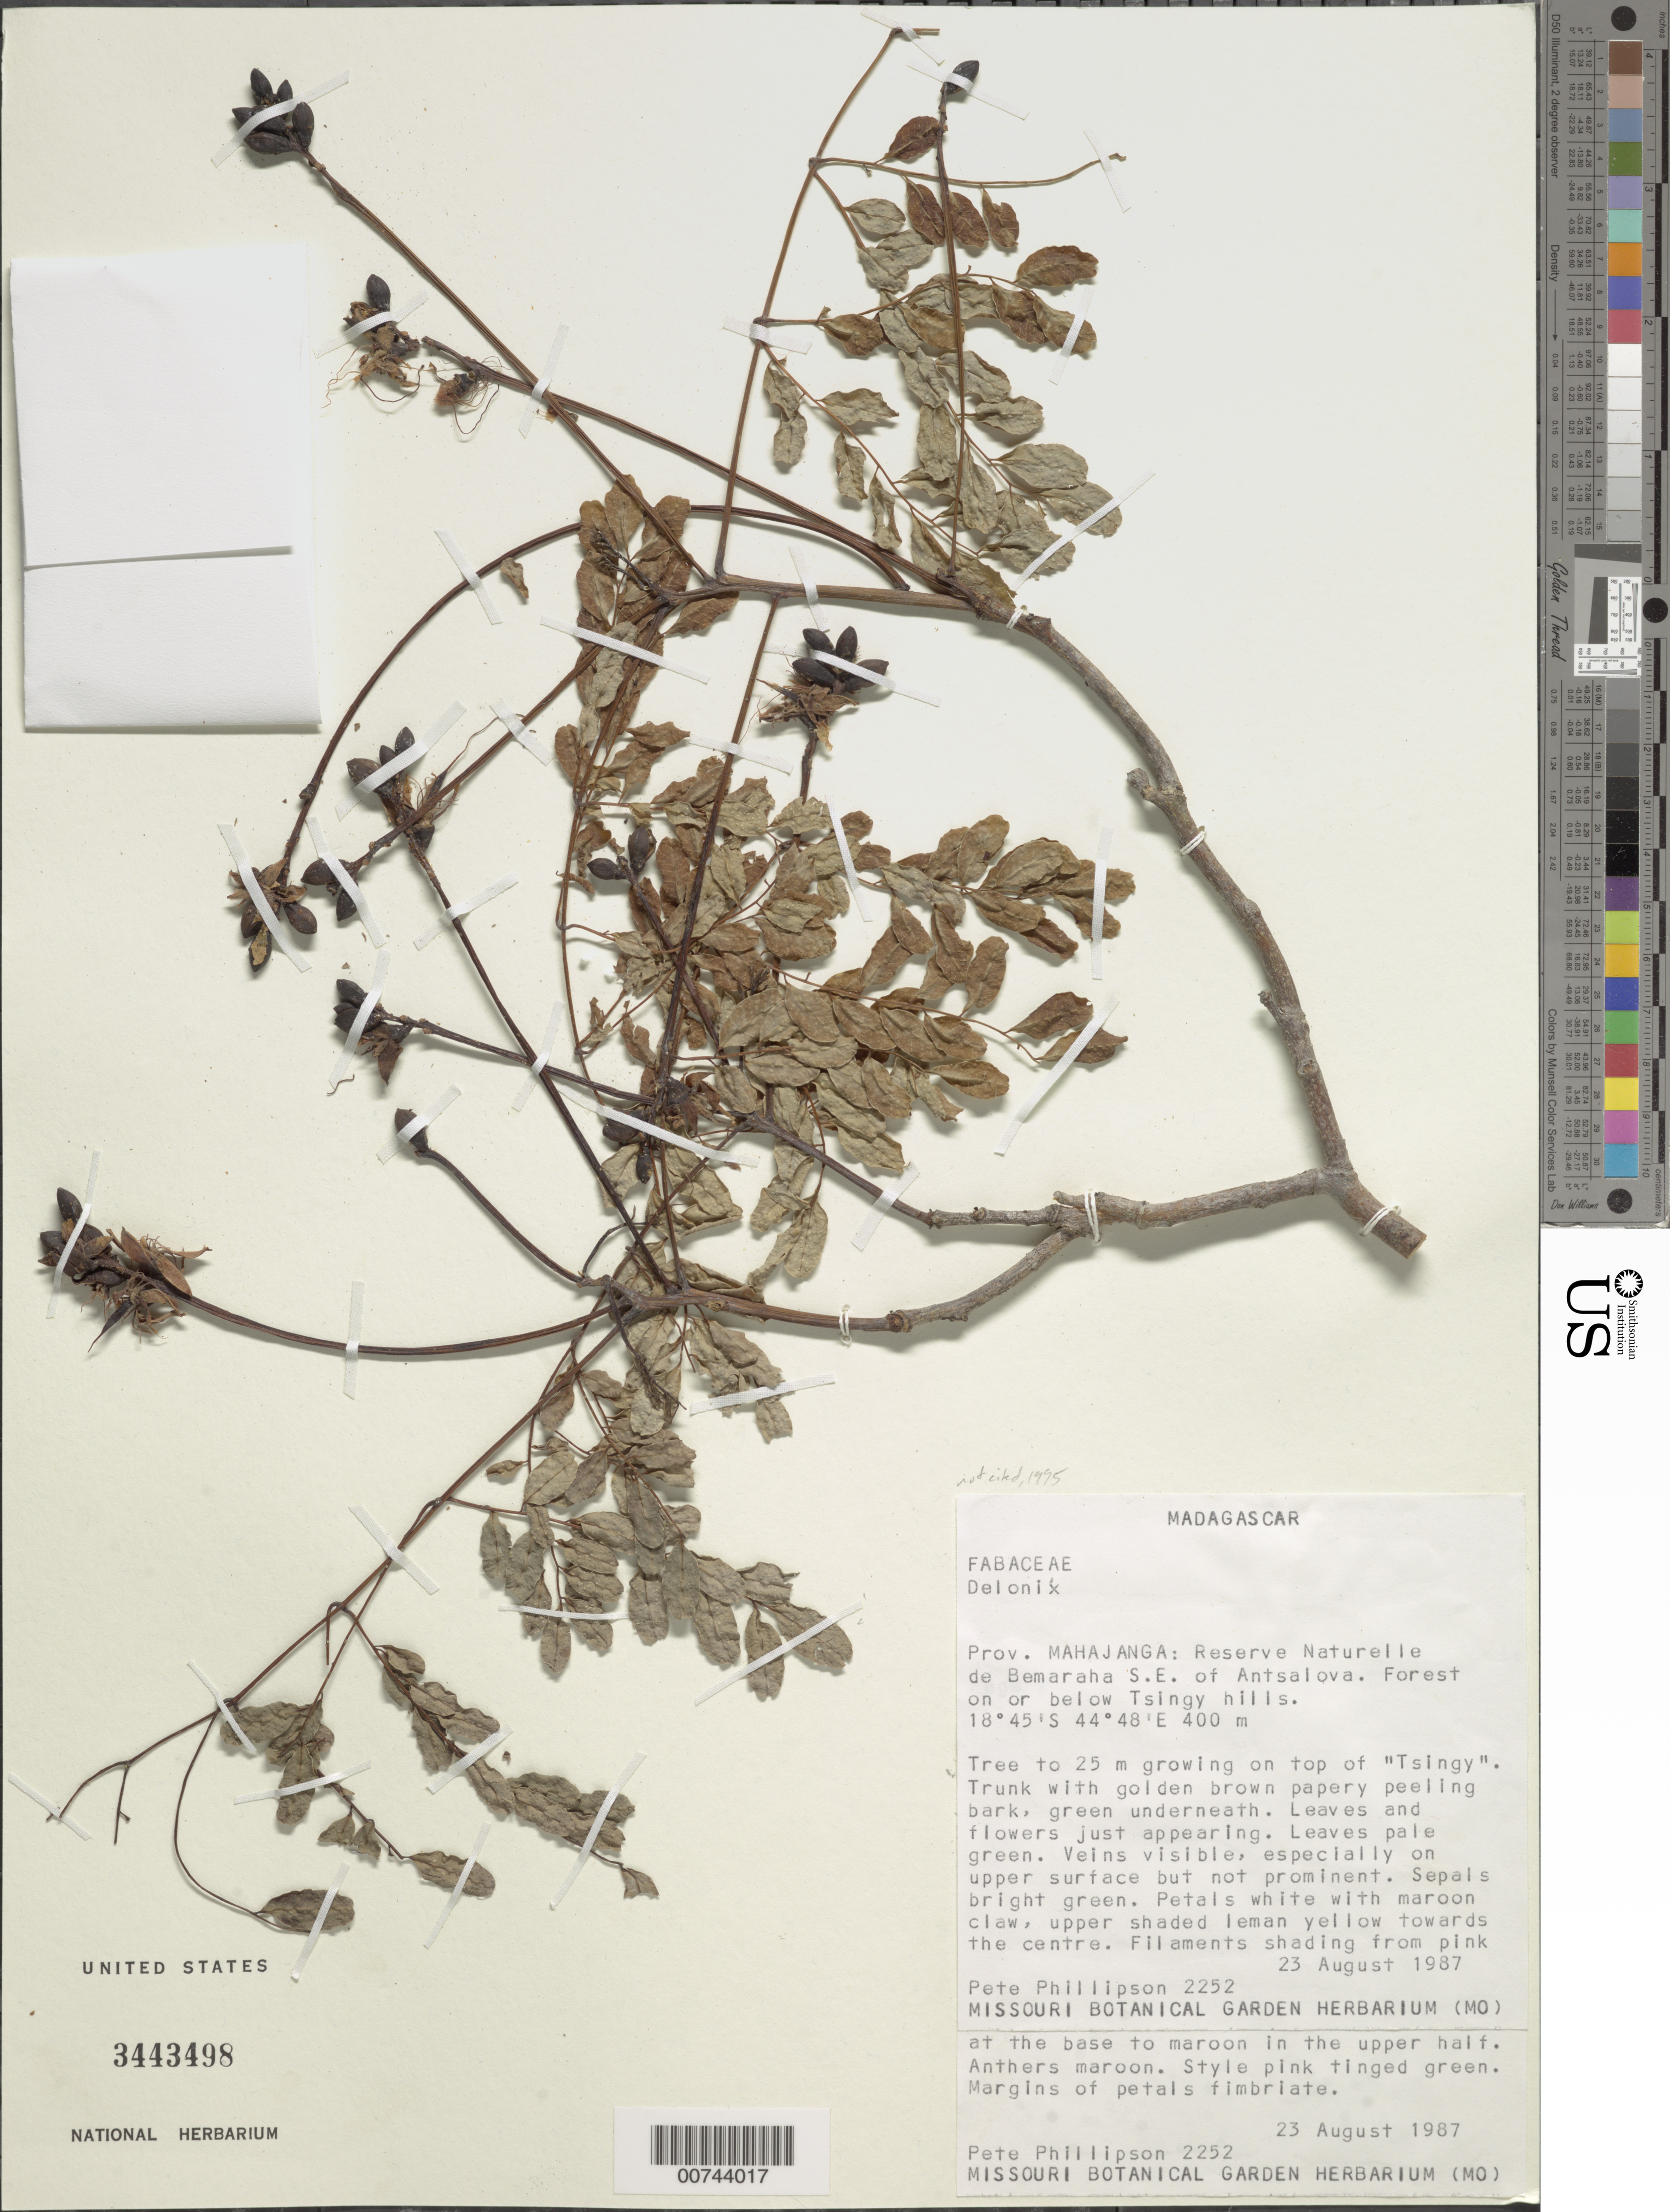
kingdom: Plantae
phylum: Tracheophyta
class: Magnoliopsida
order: Fabales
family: Fabaceae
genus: Delonix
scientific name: Delonix leucantha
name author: (R. Vig.) Du Puy et al.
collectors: P. B. Phillipson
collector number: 2252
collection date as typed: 23 Aug 1987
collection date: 1987-08-23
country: Madagascar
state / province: Melaky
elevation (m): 400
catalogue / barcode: US 3443498